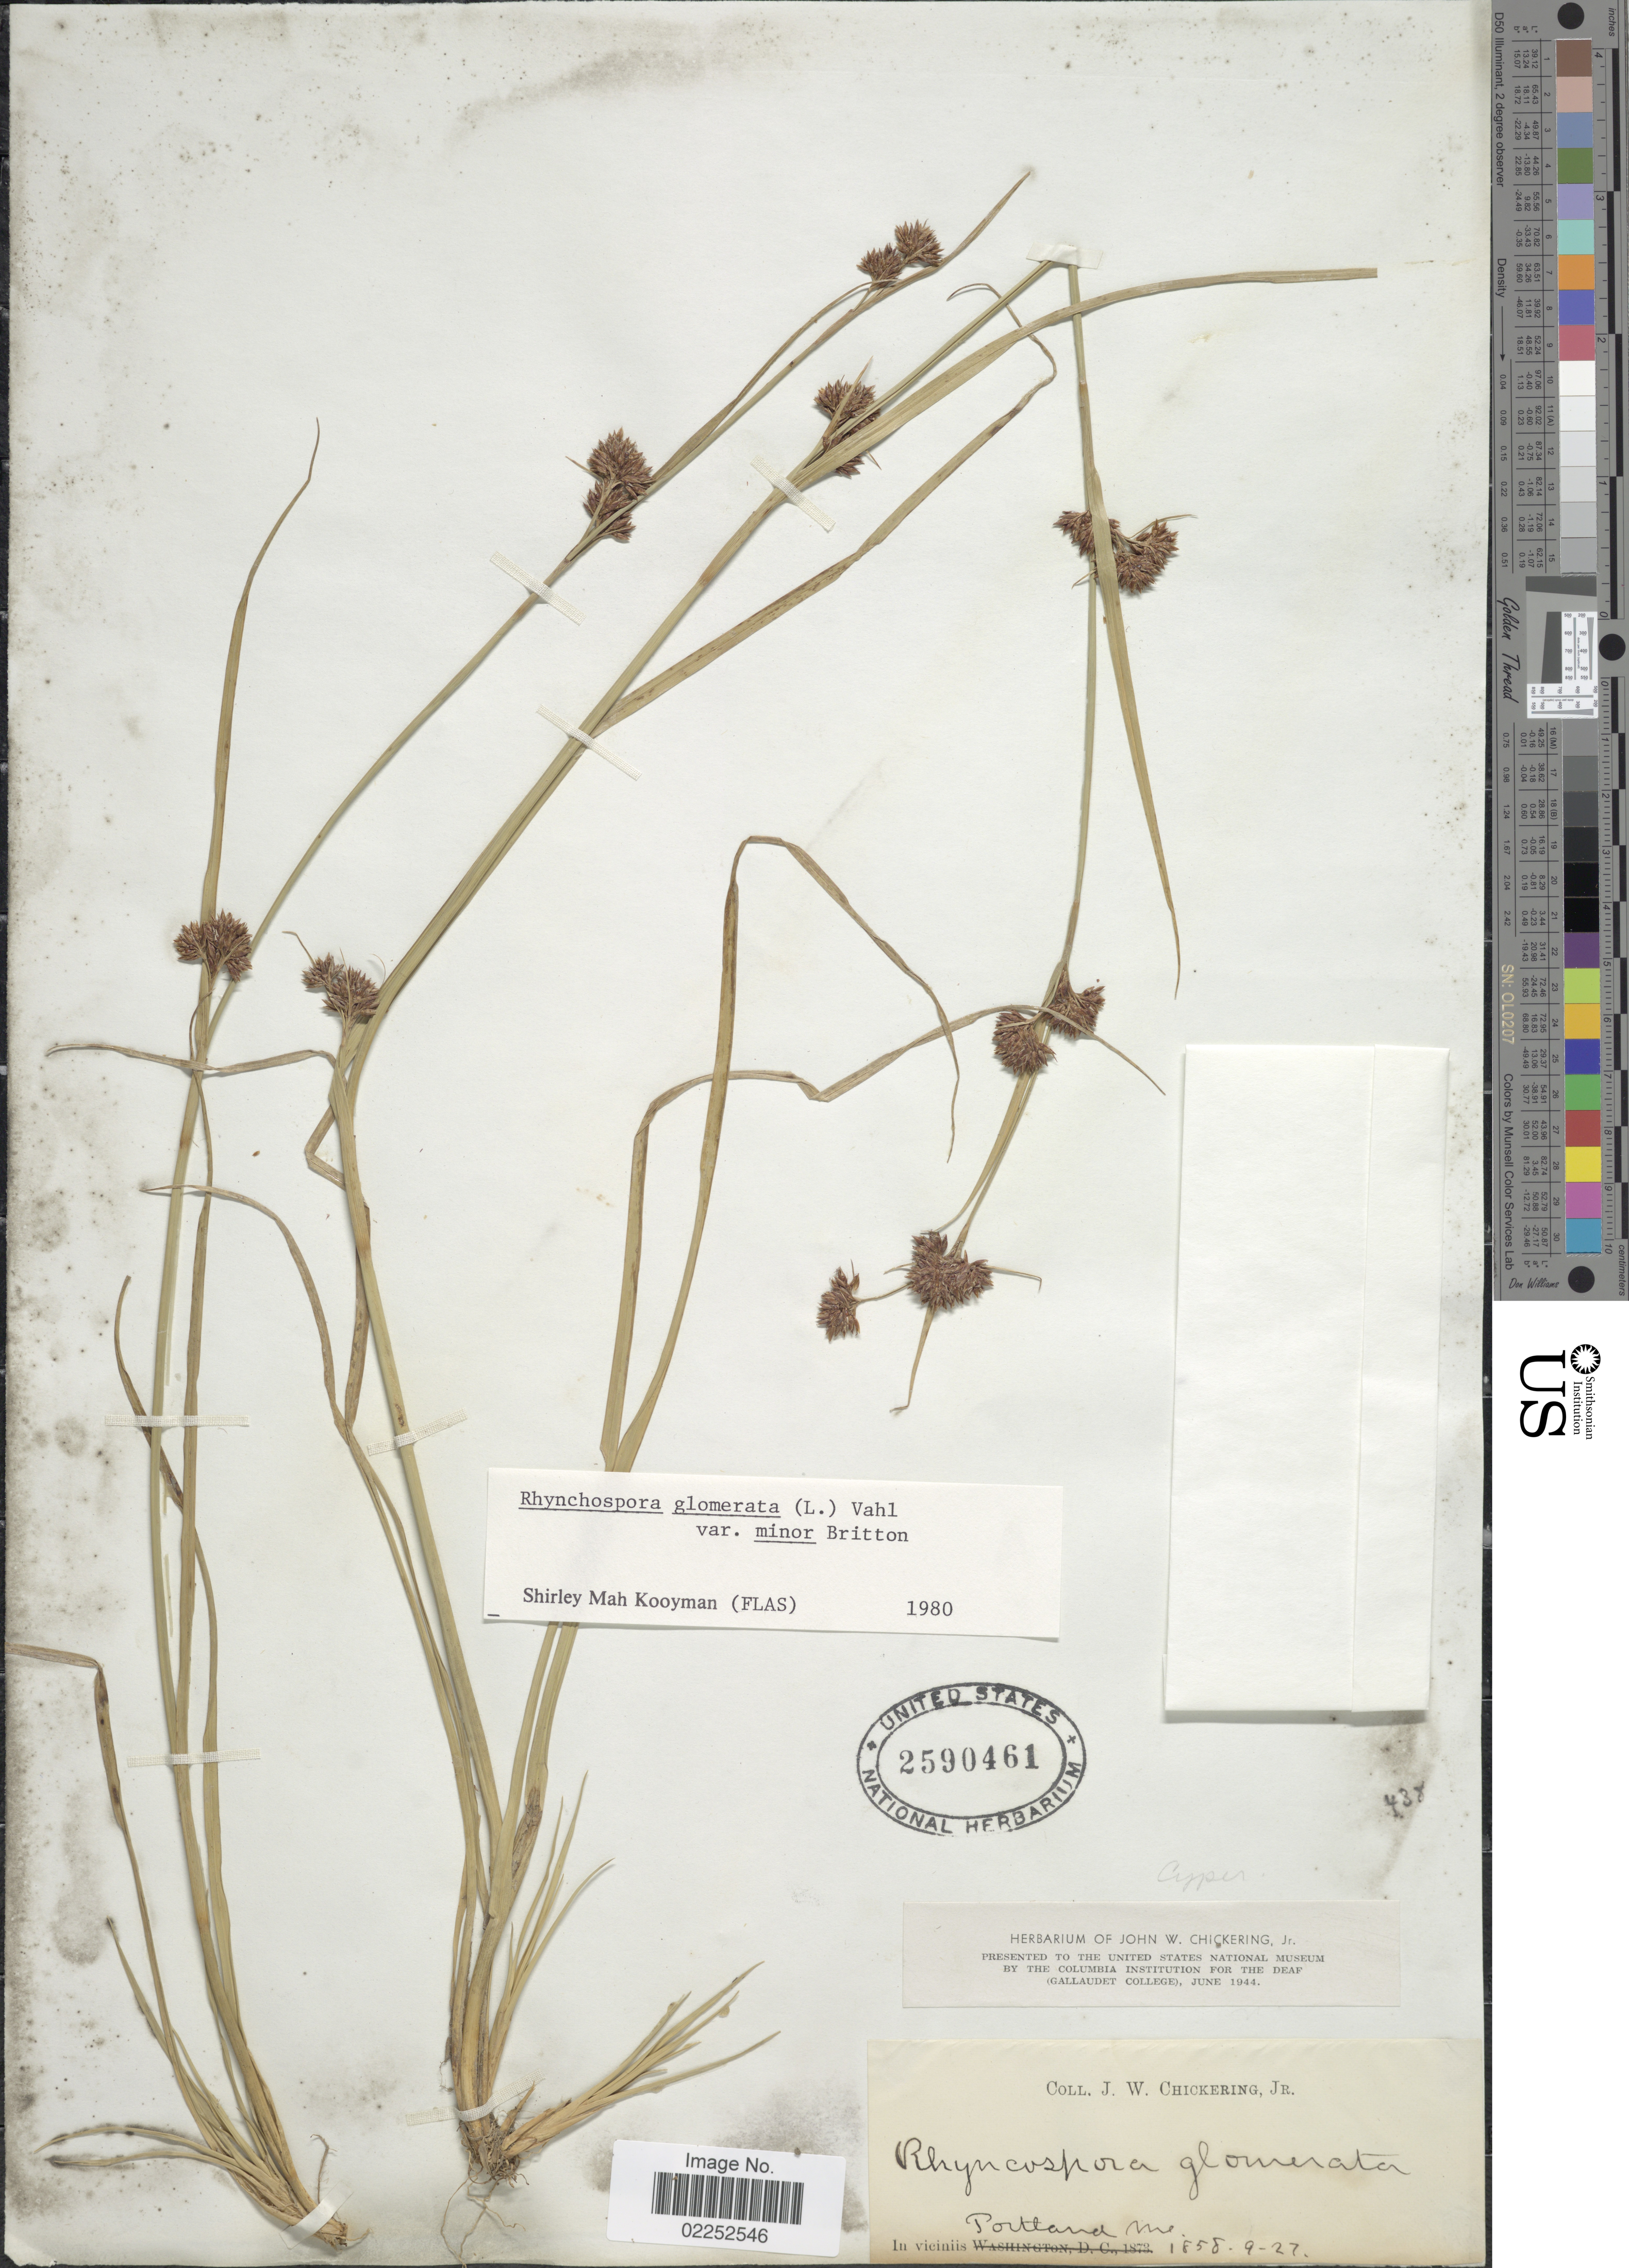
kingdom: Plantae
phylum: Tracheophyta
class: Liliopsida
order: Poales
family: Cyperaceae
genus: Rhynchospora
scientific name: Rhynchospora capitellata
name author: (Michx.) Vahl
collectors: J. W. Chickering Jr.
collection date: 1858-09-27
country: United States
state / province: Maine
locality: Portland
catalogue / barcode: US 2590461